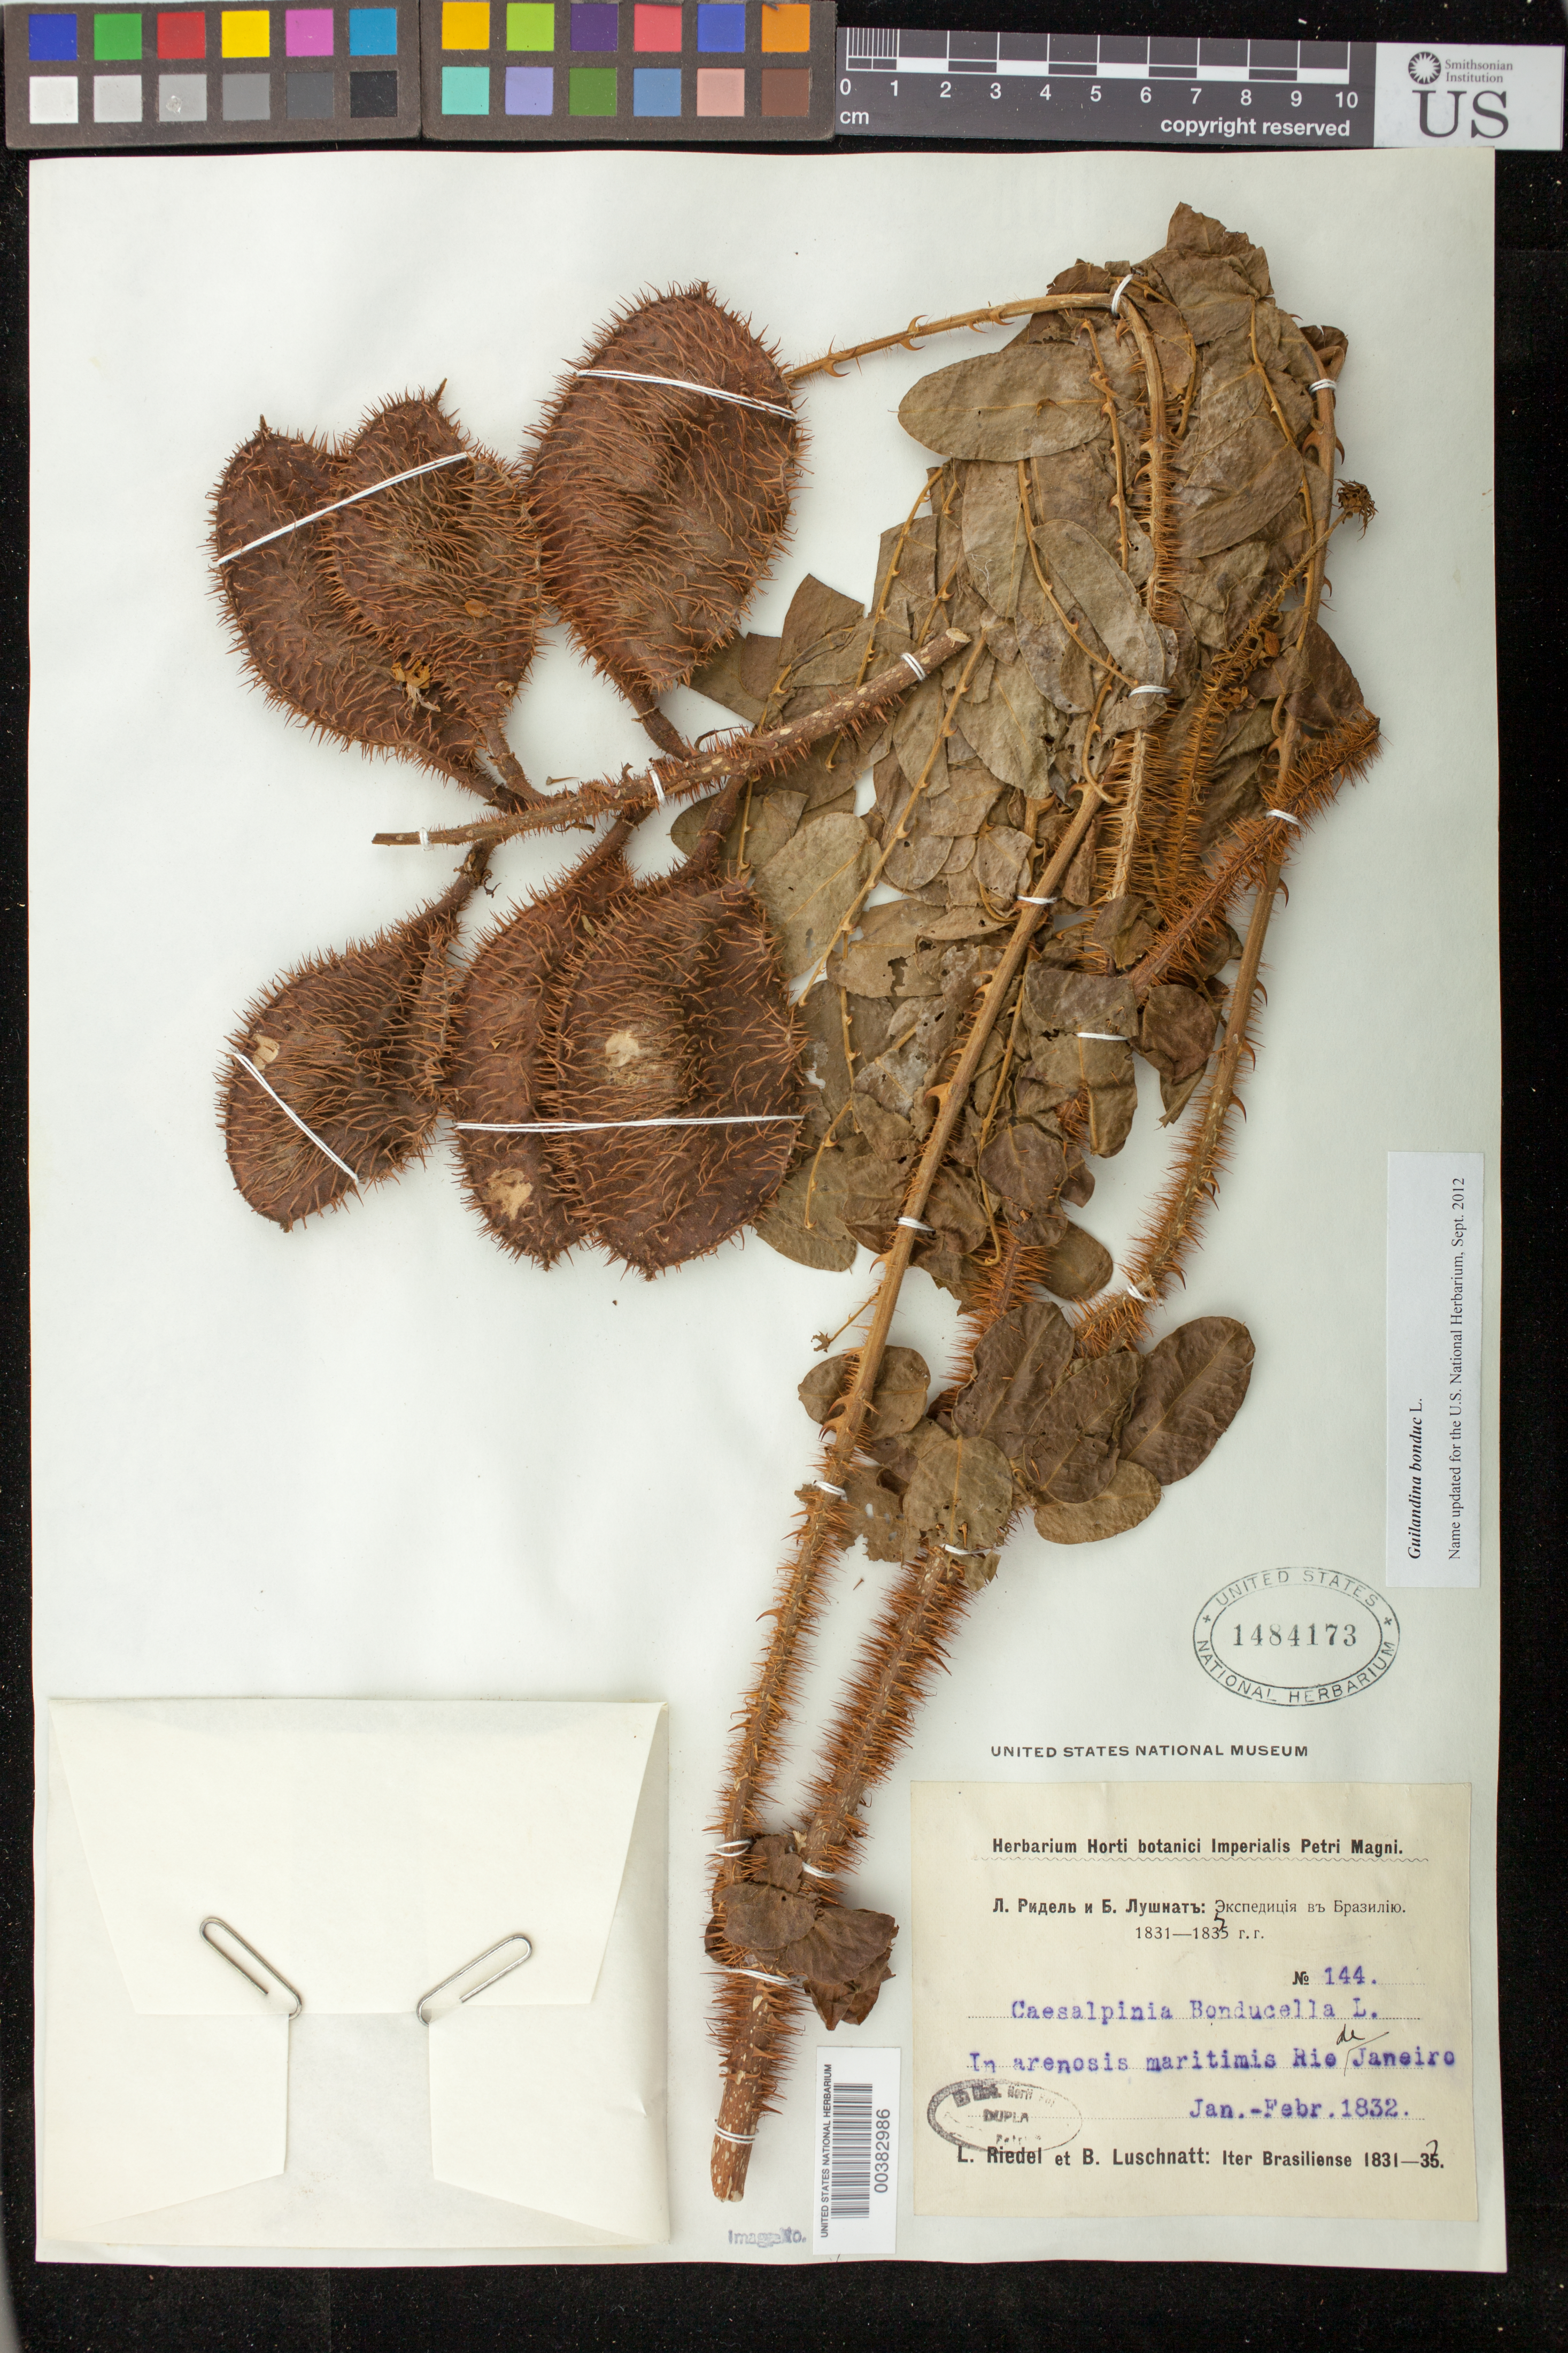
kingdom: Plantae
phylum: Tracheophyta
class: Magnoliopsida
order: Fabales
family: Fabaceae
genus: Guilandina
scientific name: Guilandina bonduc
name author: L.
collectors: L. Riedel & B. Luschnath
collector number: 144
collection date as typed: Jan 1832 to -- Feb 1832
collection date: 1832-01/1832-02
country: Brazil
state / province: Rio de Janeiro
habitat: In arenosis maritimis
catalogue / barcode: US 1484173